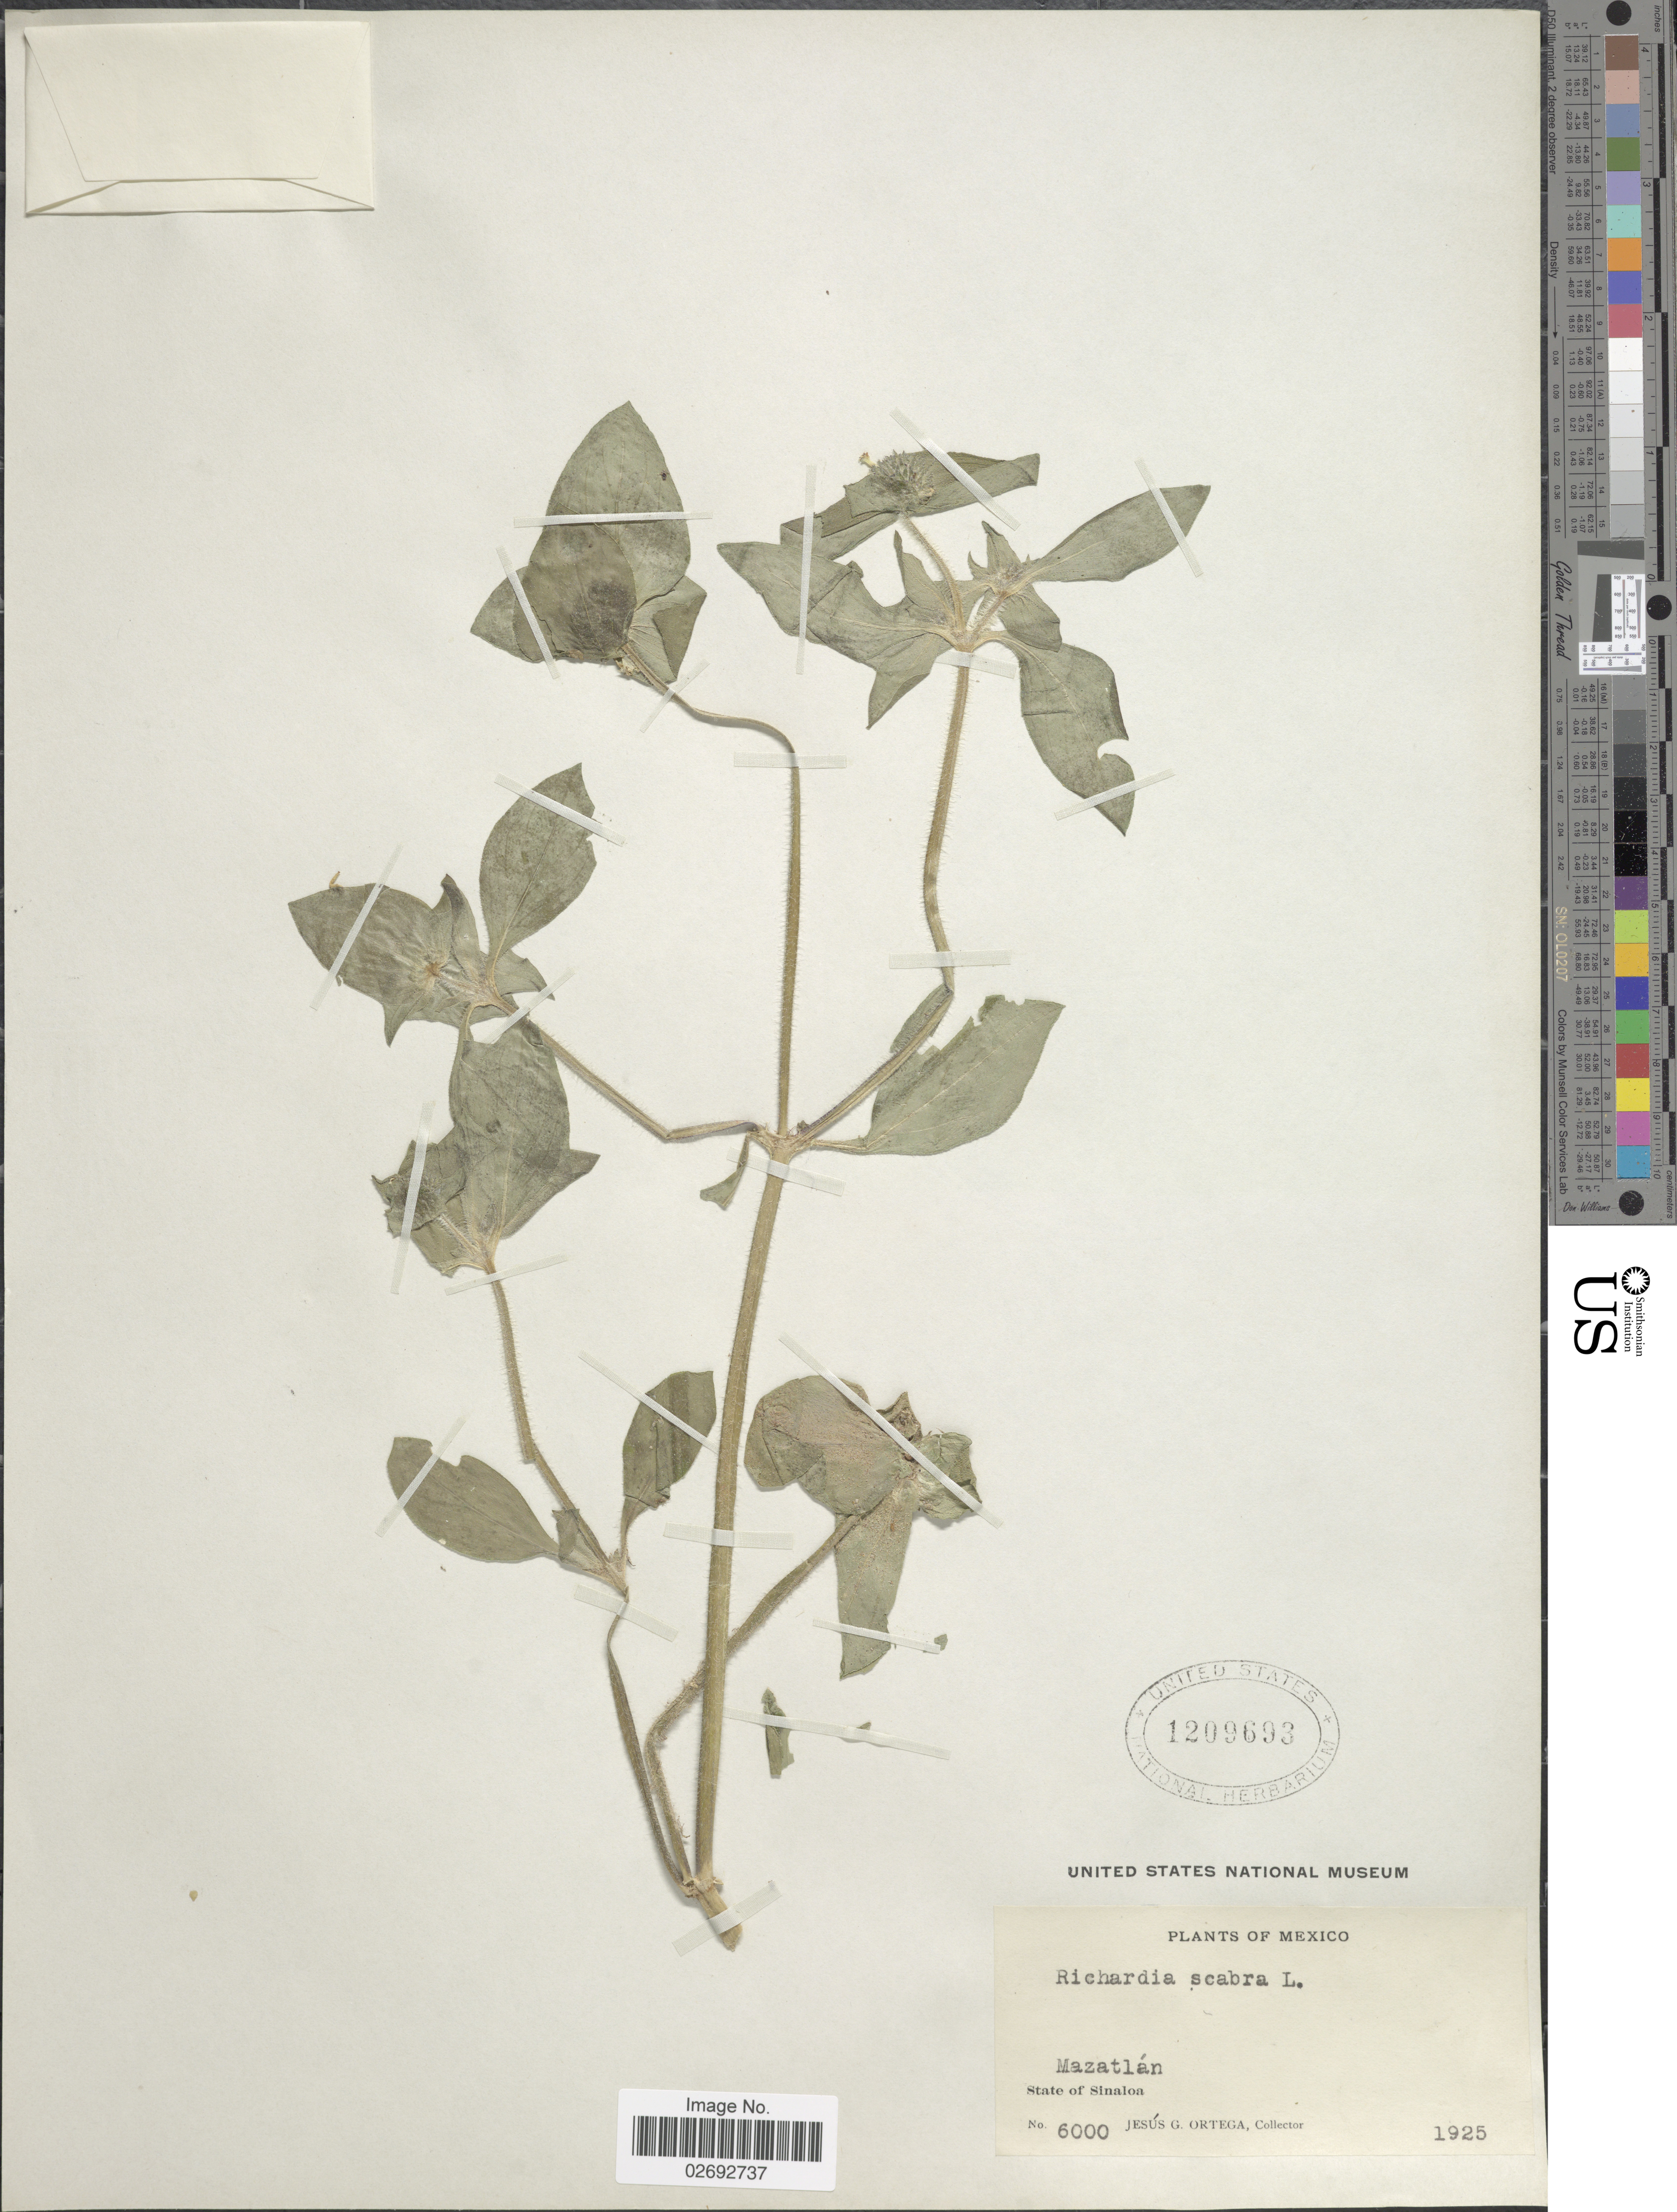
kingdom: Plantae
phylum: Tracheophyta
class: Magnoliopsida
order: Gentianales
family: Rubiaceae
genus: Richardia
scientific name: Richardia scabra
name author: L.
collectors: J. Ortega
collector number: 6000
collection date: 1925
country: Mexico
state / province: Sinaloa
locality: Mazatlan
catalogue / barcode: US 1209693